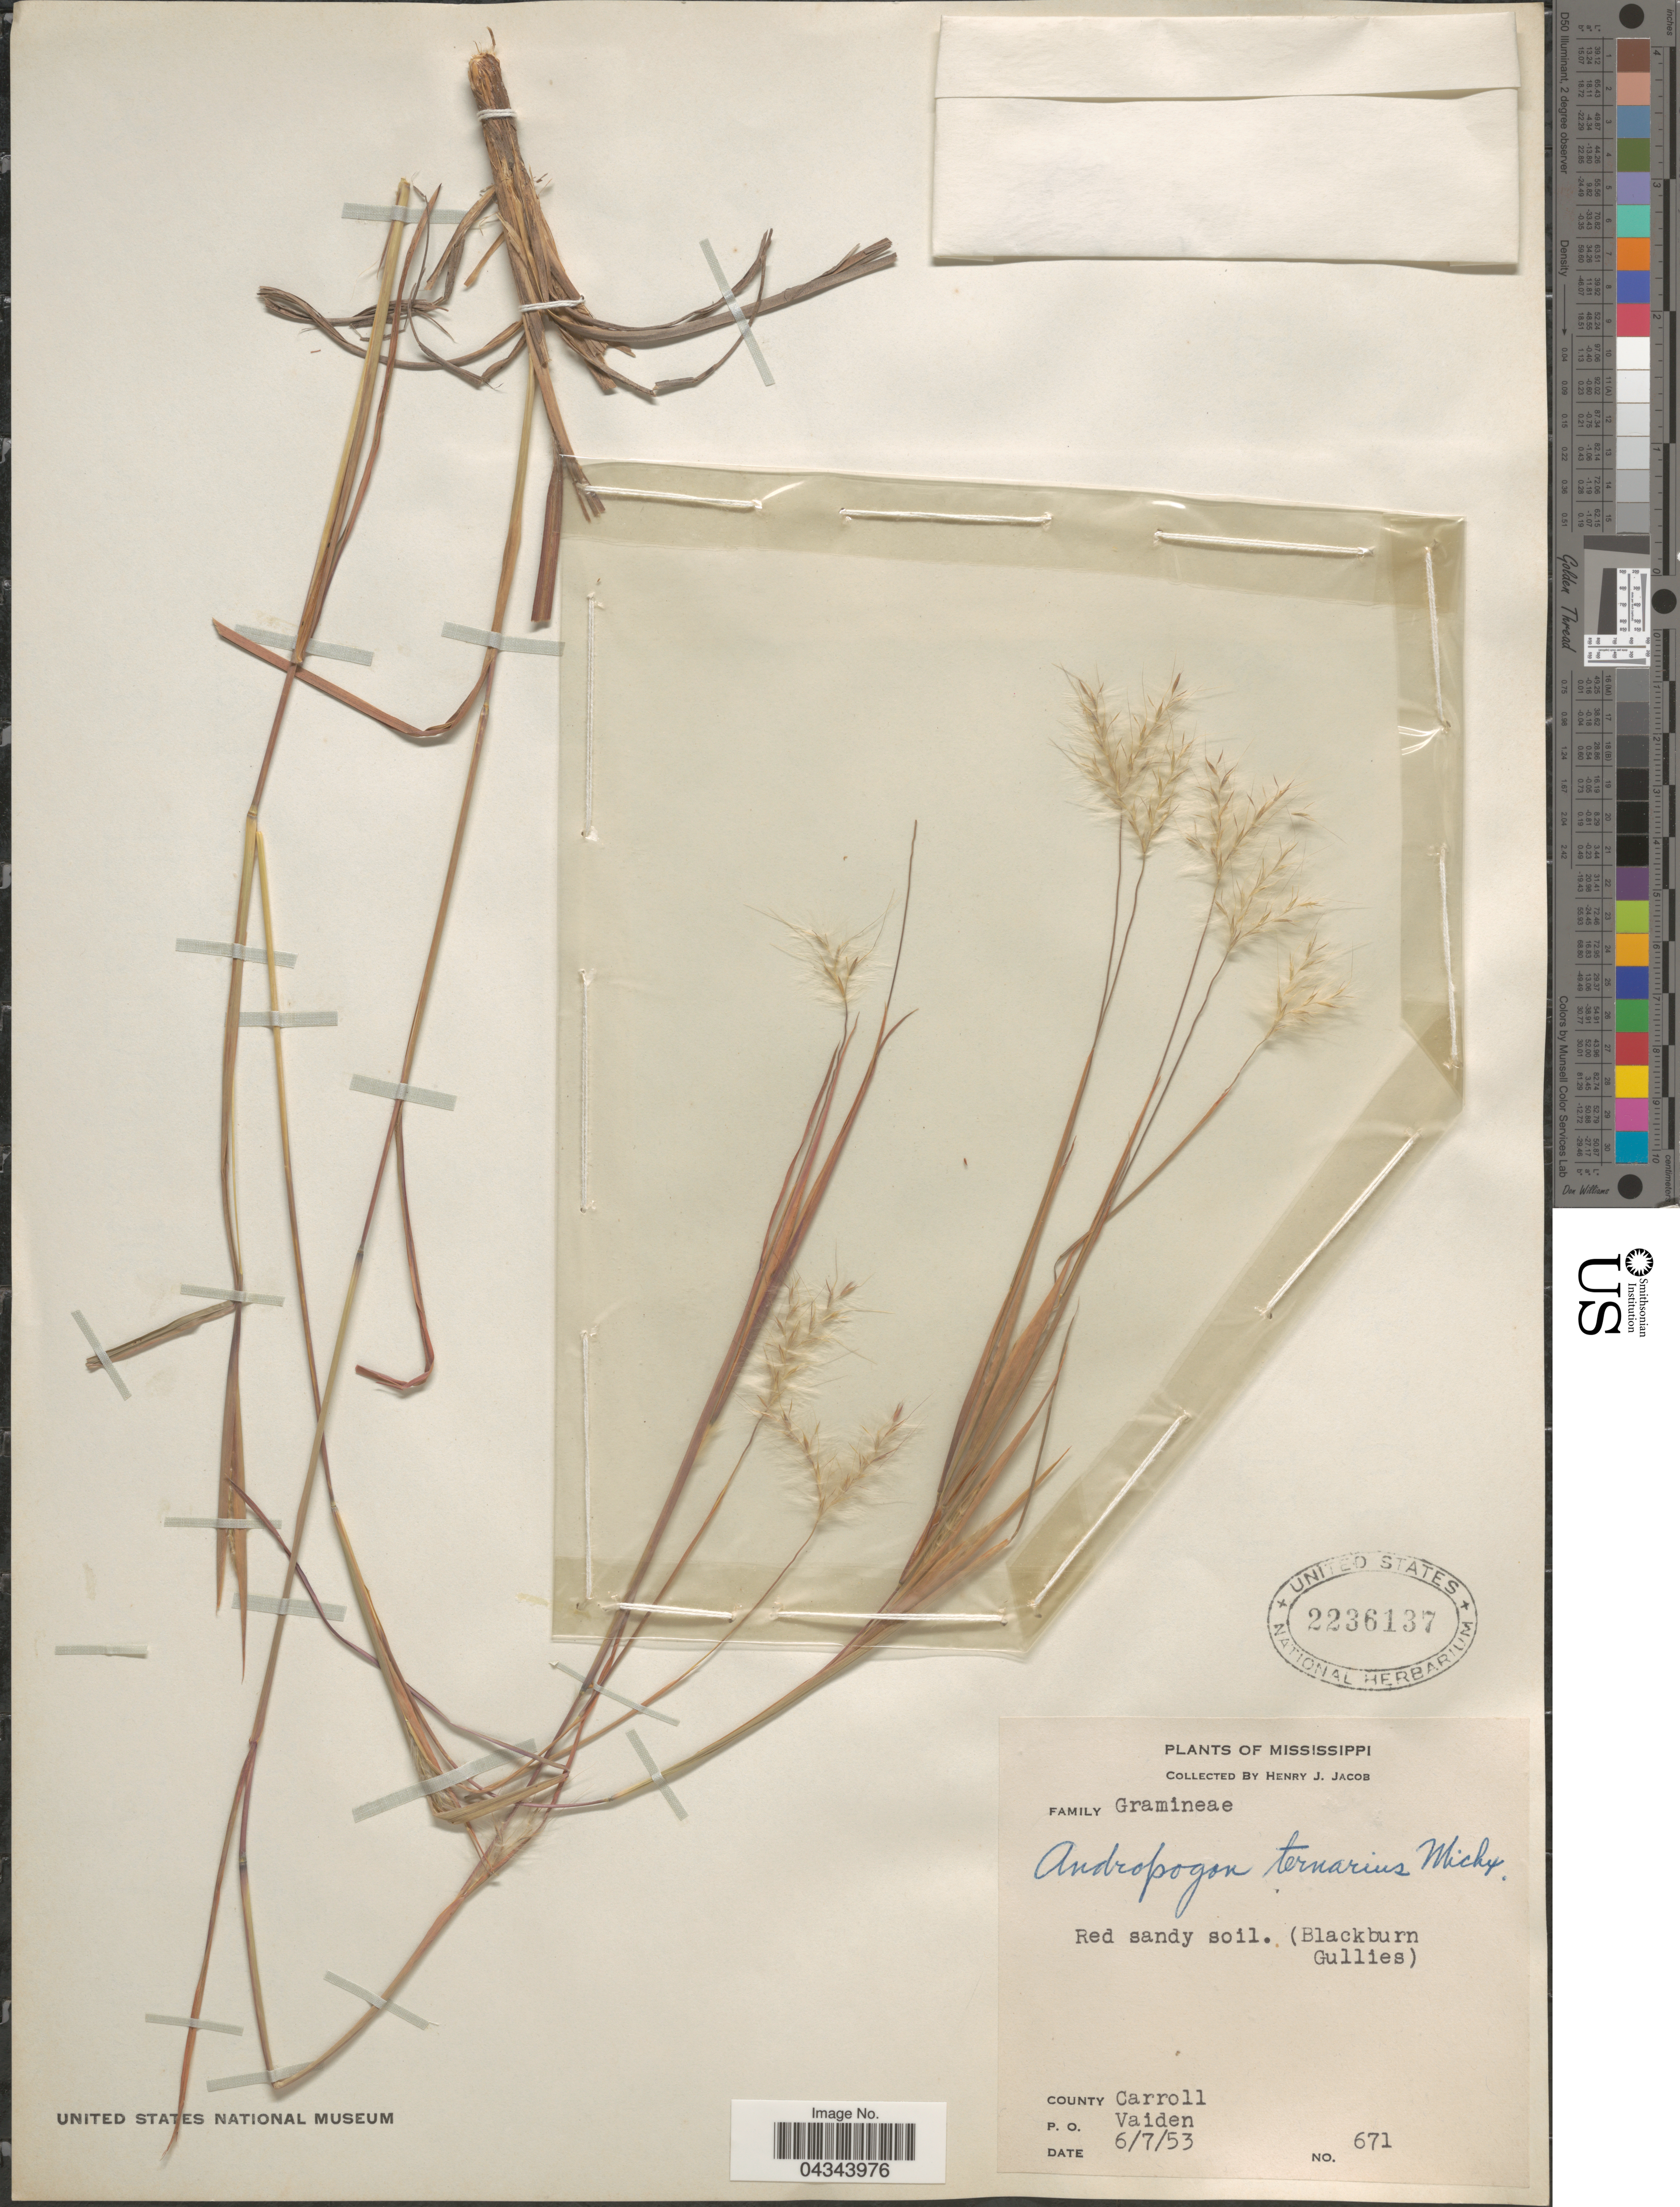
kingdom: Plantae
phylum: Tracheophyta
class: Liliopsida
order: Poales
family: Poaceae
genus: Andropogon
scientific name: Andropogon ternarius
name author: Michx.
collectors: H. Jacob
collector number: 671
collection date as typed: Transcribed d/m/y: 7/6/53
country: United States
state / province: Mississippi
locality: County Carroll. P. O. Vaiden.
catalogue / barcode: US 2236137